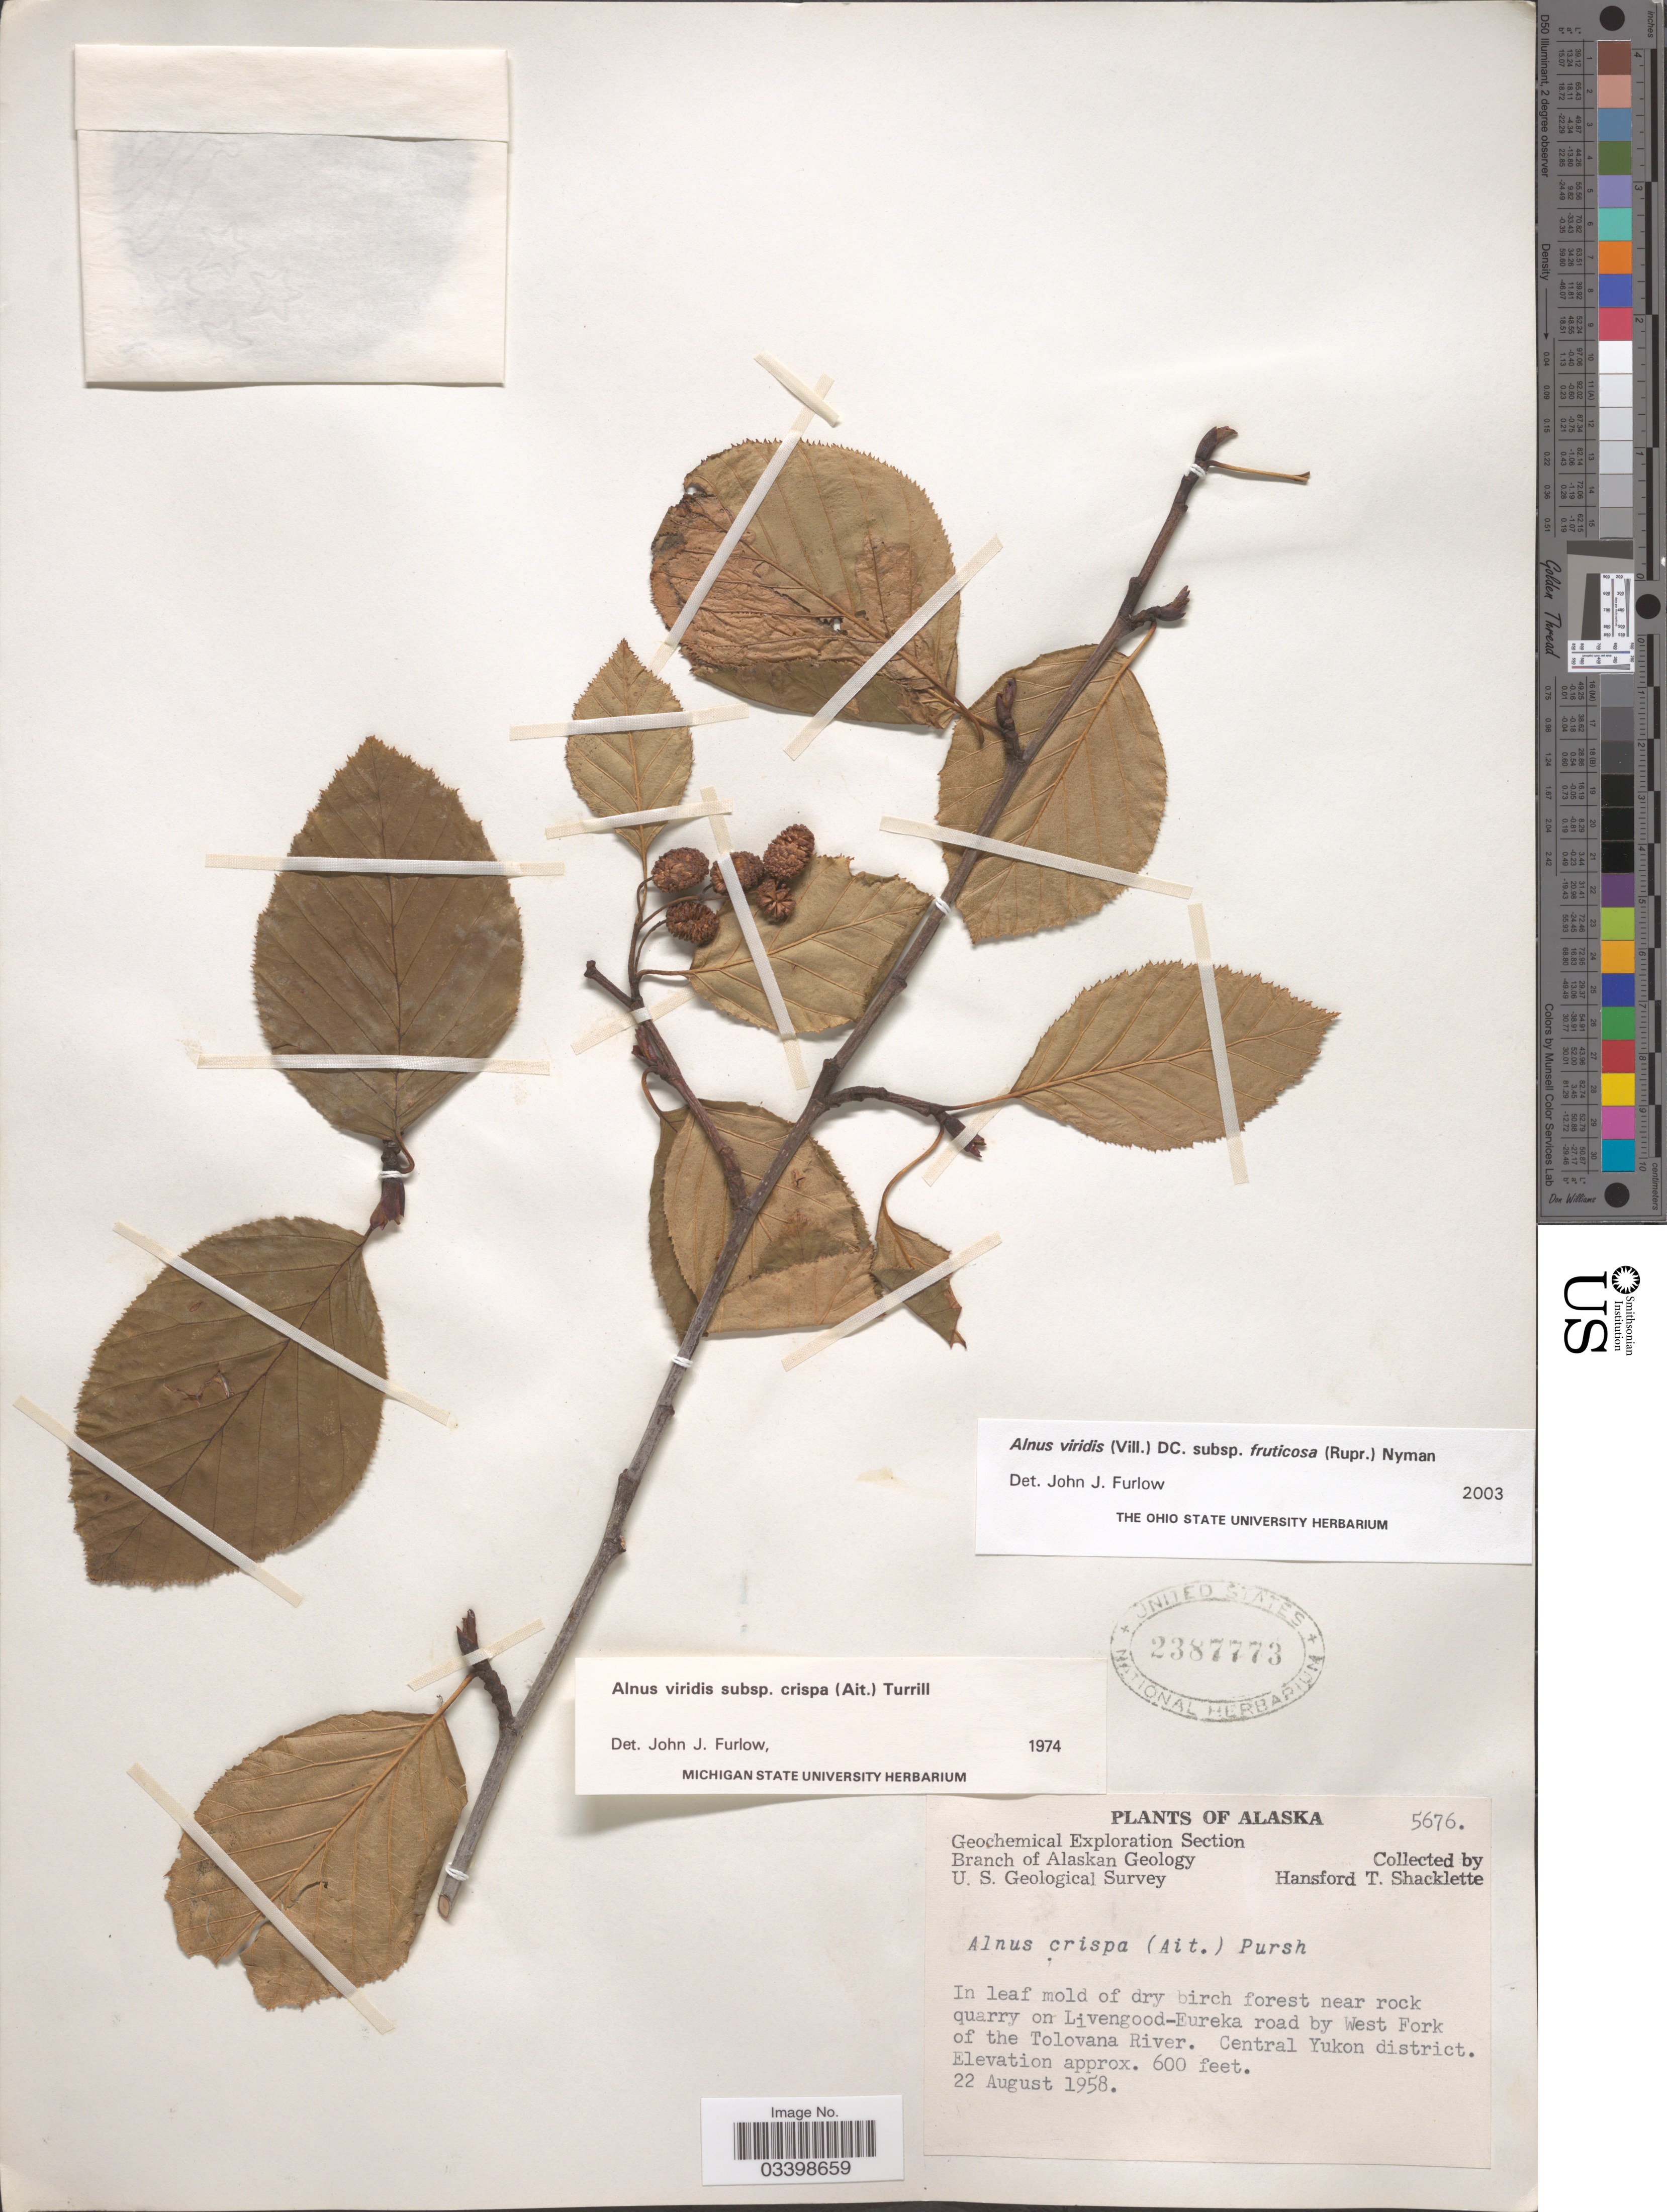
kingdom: Plantae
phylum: Tracheophyta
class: Magnoliopsida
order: Fagales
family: Betulaceae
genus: Alnus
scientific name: Alnus viridis subsp. fruticosa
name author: (Rupr.) Nyman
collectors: H. Shacklette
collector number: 5676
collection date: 1958-08-22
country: United States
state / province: Alaska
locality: In leaf mold of dry birch forest near rock quarry on Livengood-Eureka road by West Fork of the Tolovana River. Central Yukon district.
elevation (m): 183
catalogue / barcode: US 2387773